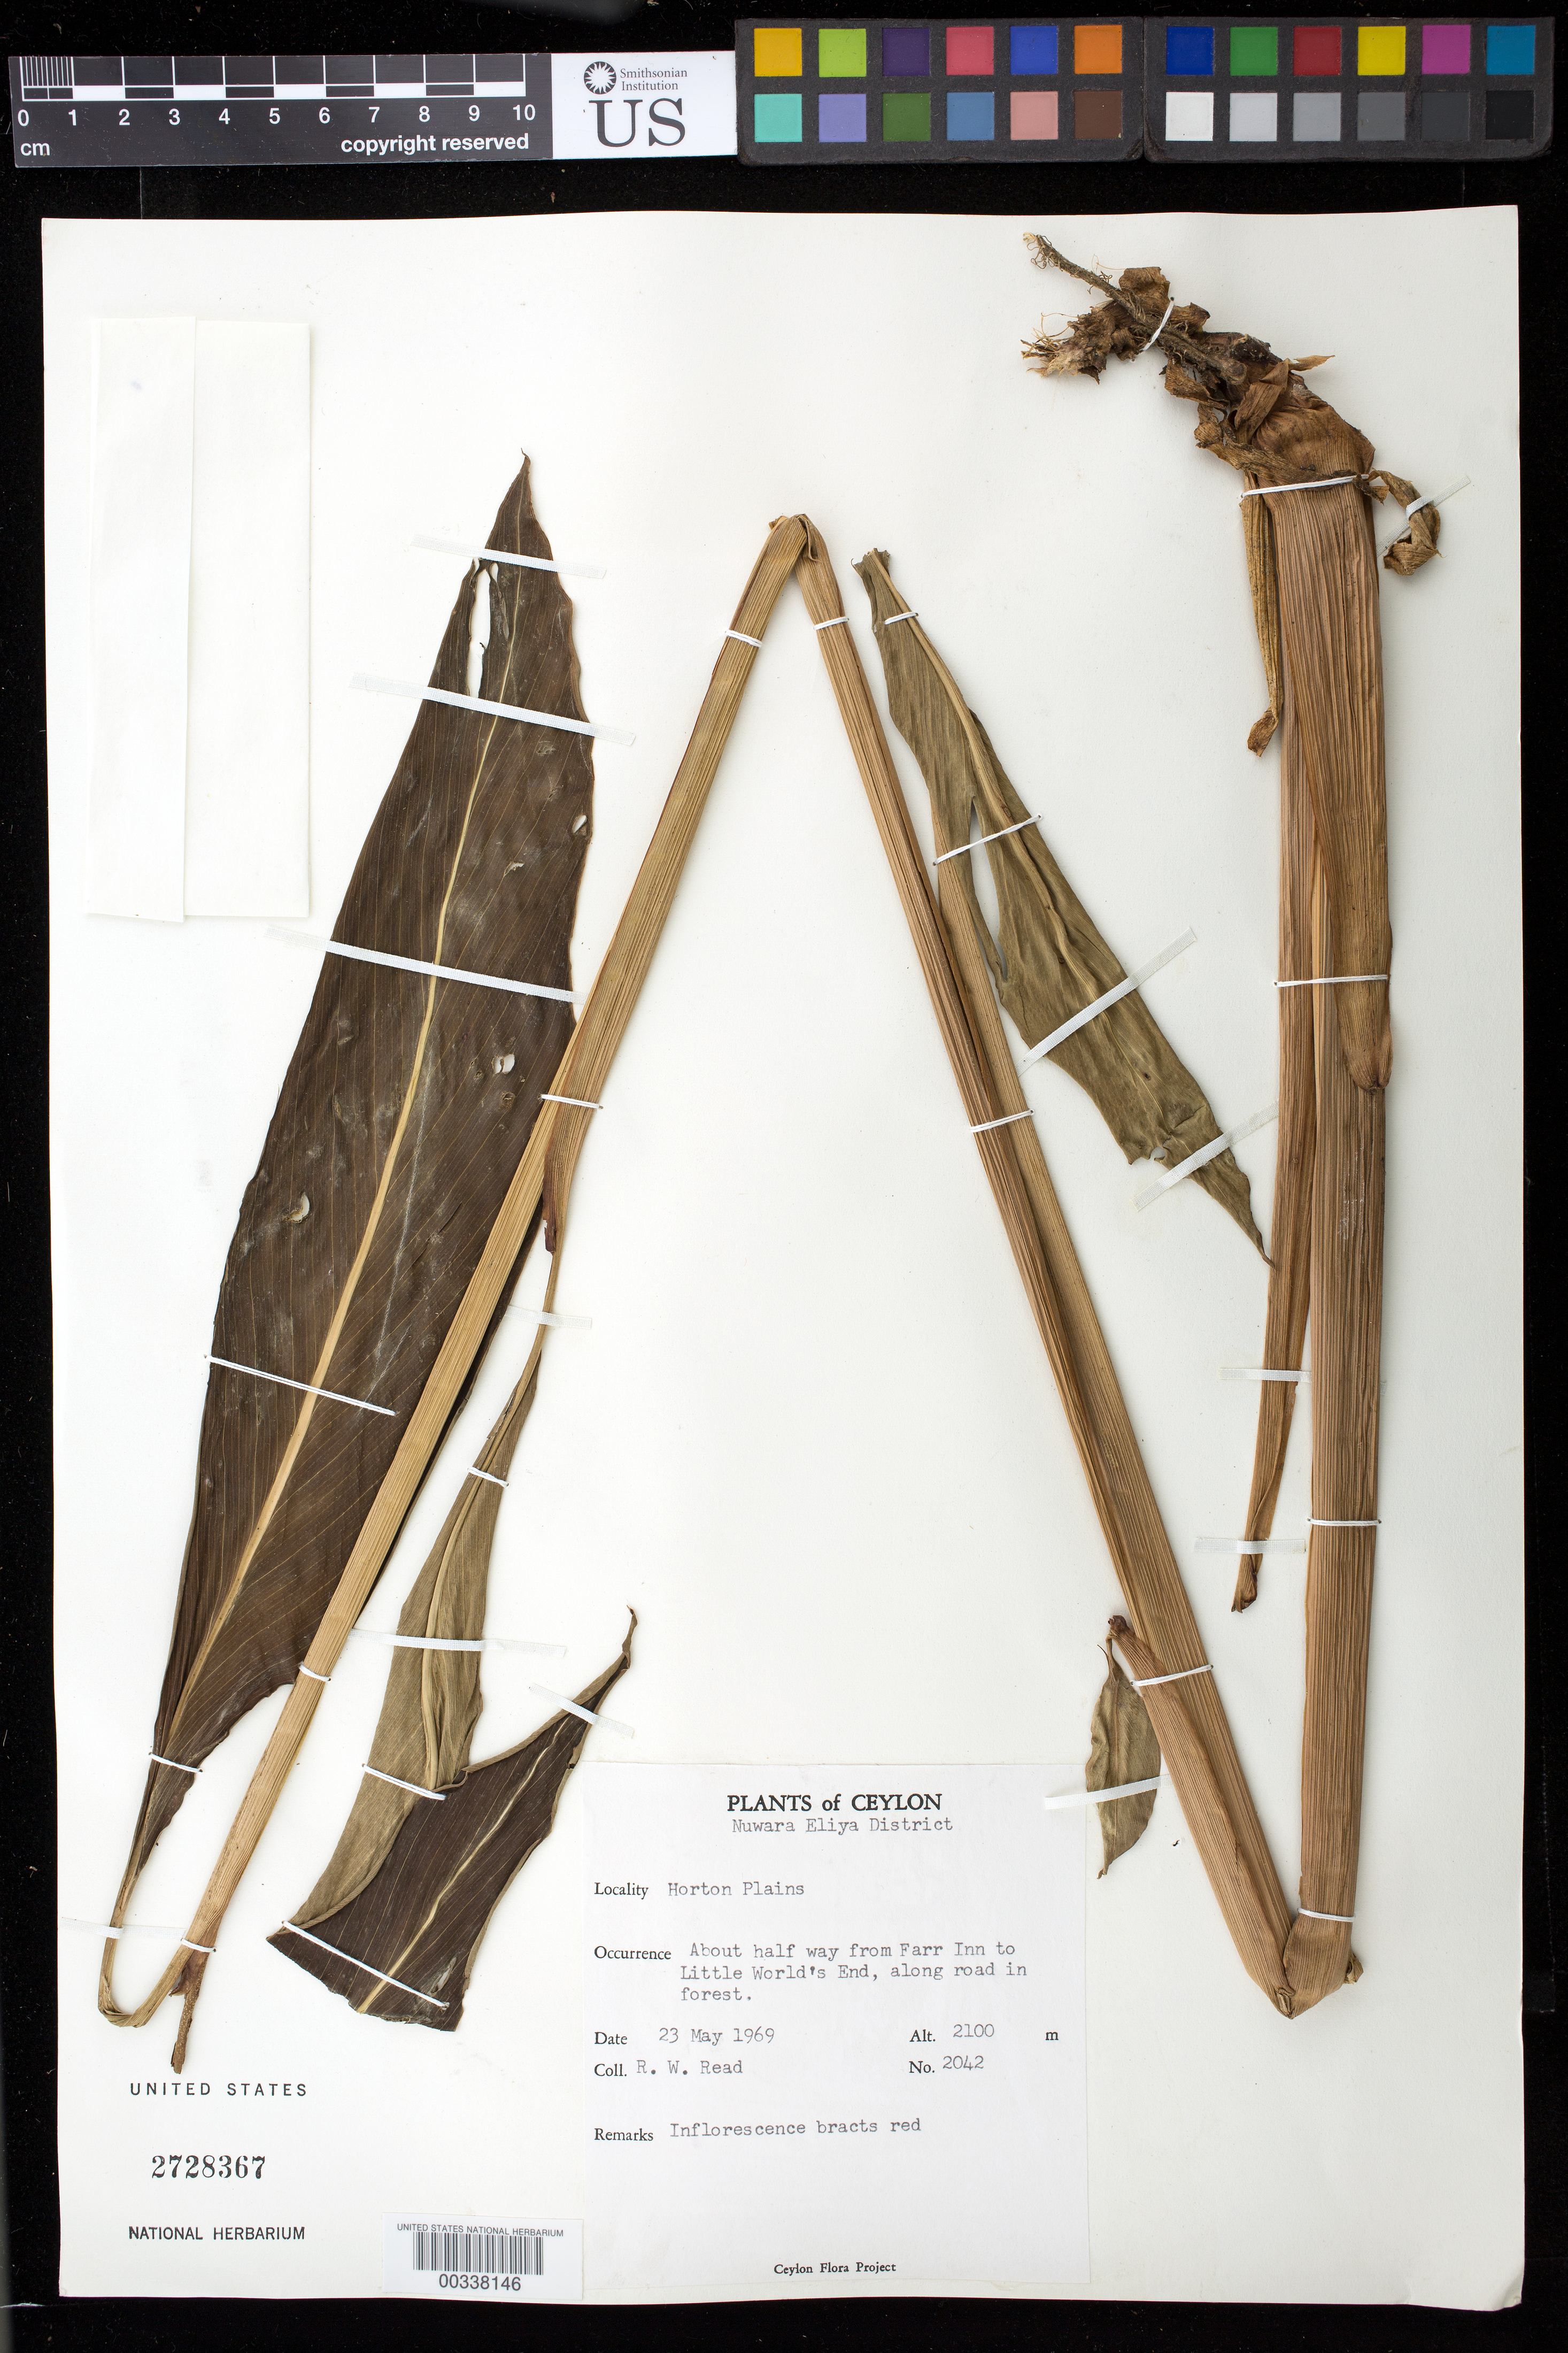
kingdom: Plantae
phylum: Tracheophyta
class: Liliopsida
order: Zingiberales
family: Zingiberaceae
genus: Alpinia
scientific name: Alpinia abundiflora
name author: Burtt & R.M. Sm.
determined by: Strong, Mark T., (BOT), Smithsonian Institution - National Museum of Natural History (UNITED STATES)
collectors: R. W. Read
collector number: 2042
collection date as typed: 23 May 1969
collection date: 1969-05-23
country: Sri Lanka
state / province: Central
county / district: Nuwara Eliya Dist.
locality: Horton plains, about half way from farr inn to little world's end, along road in forest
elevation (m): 2100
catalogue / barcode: US 2728367